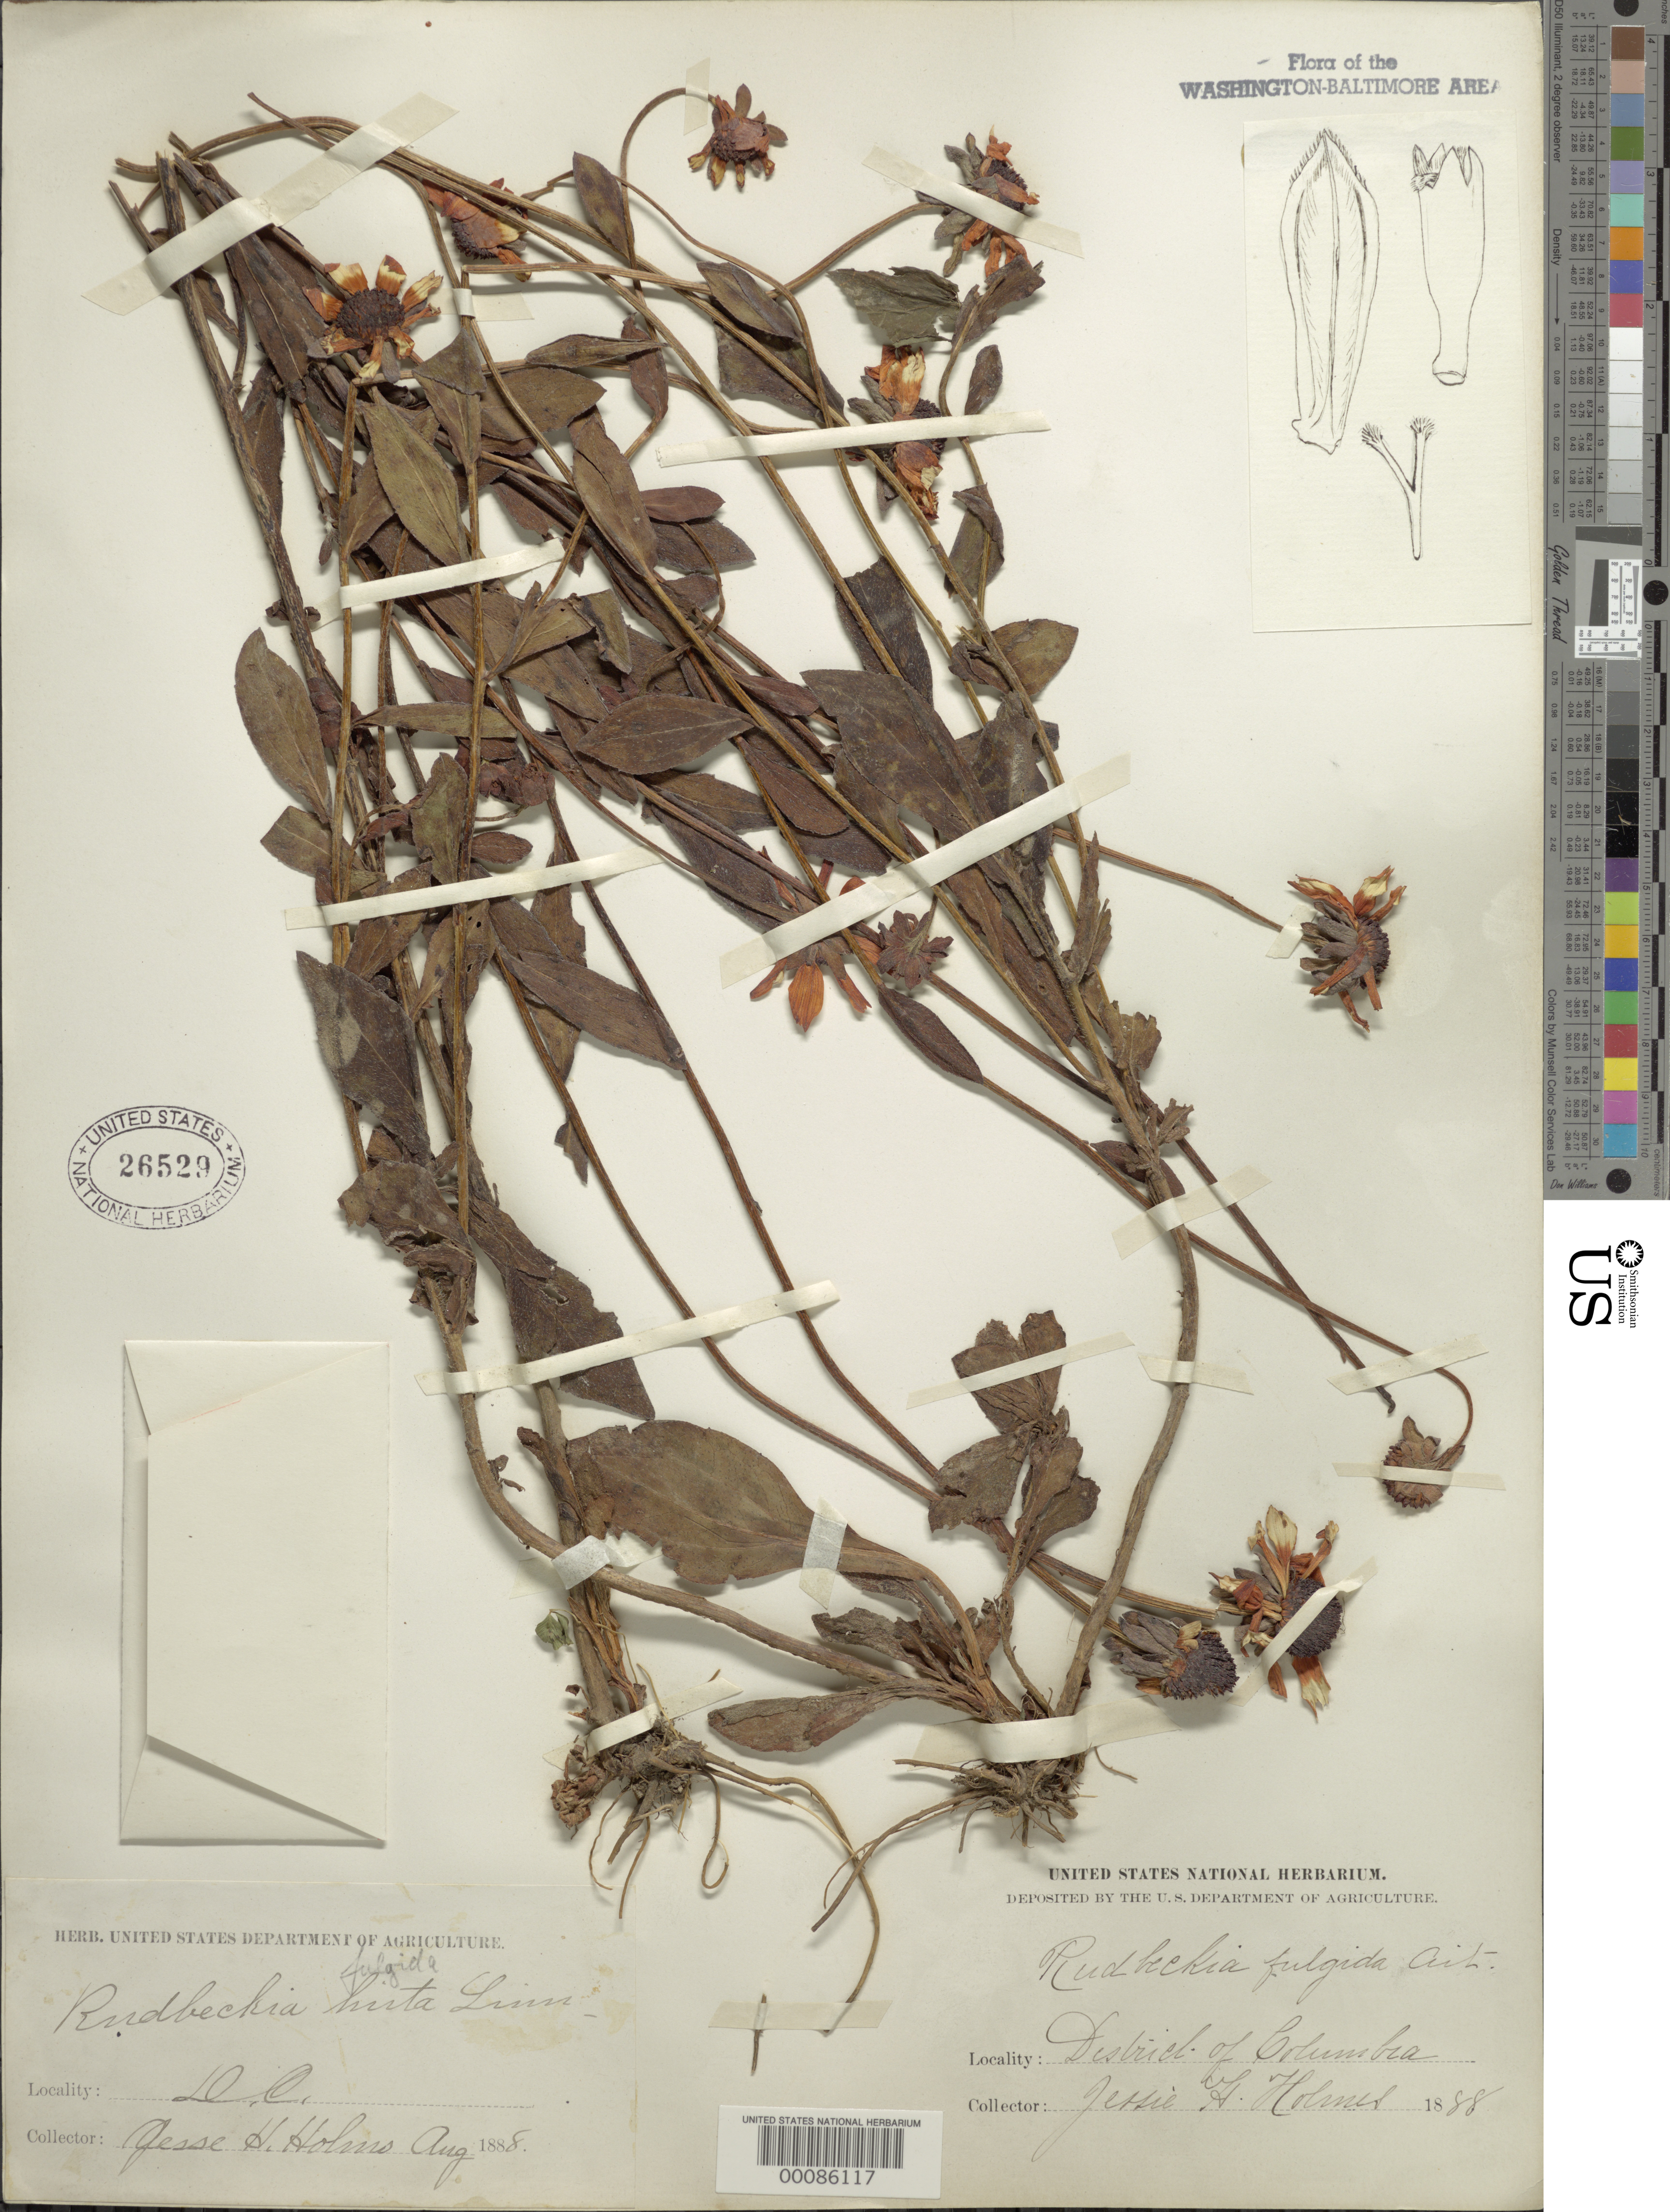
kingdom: Plantae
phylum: Tracheophyta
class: Magnoliopsida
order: Asterales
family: Asteraceae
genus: Rudbeckia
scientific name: Rudbeckia fulgida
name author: Aiton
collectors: J. Holmes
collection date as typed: Aug 1888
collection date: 1888-08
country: United States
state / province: District of Columbia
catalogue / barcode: US 26529